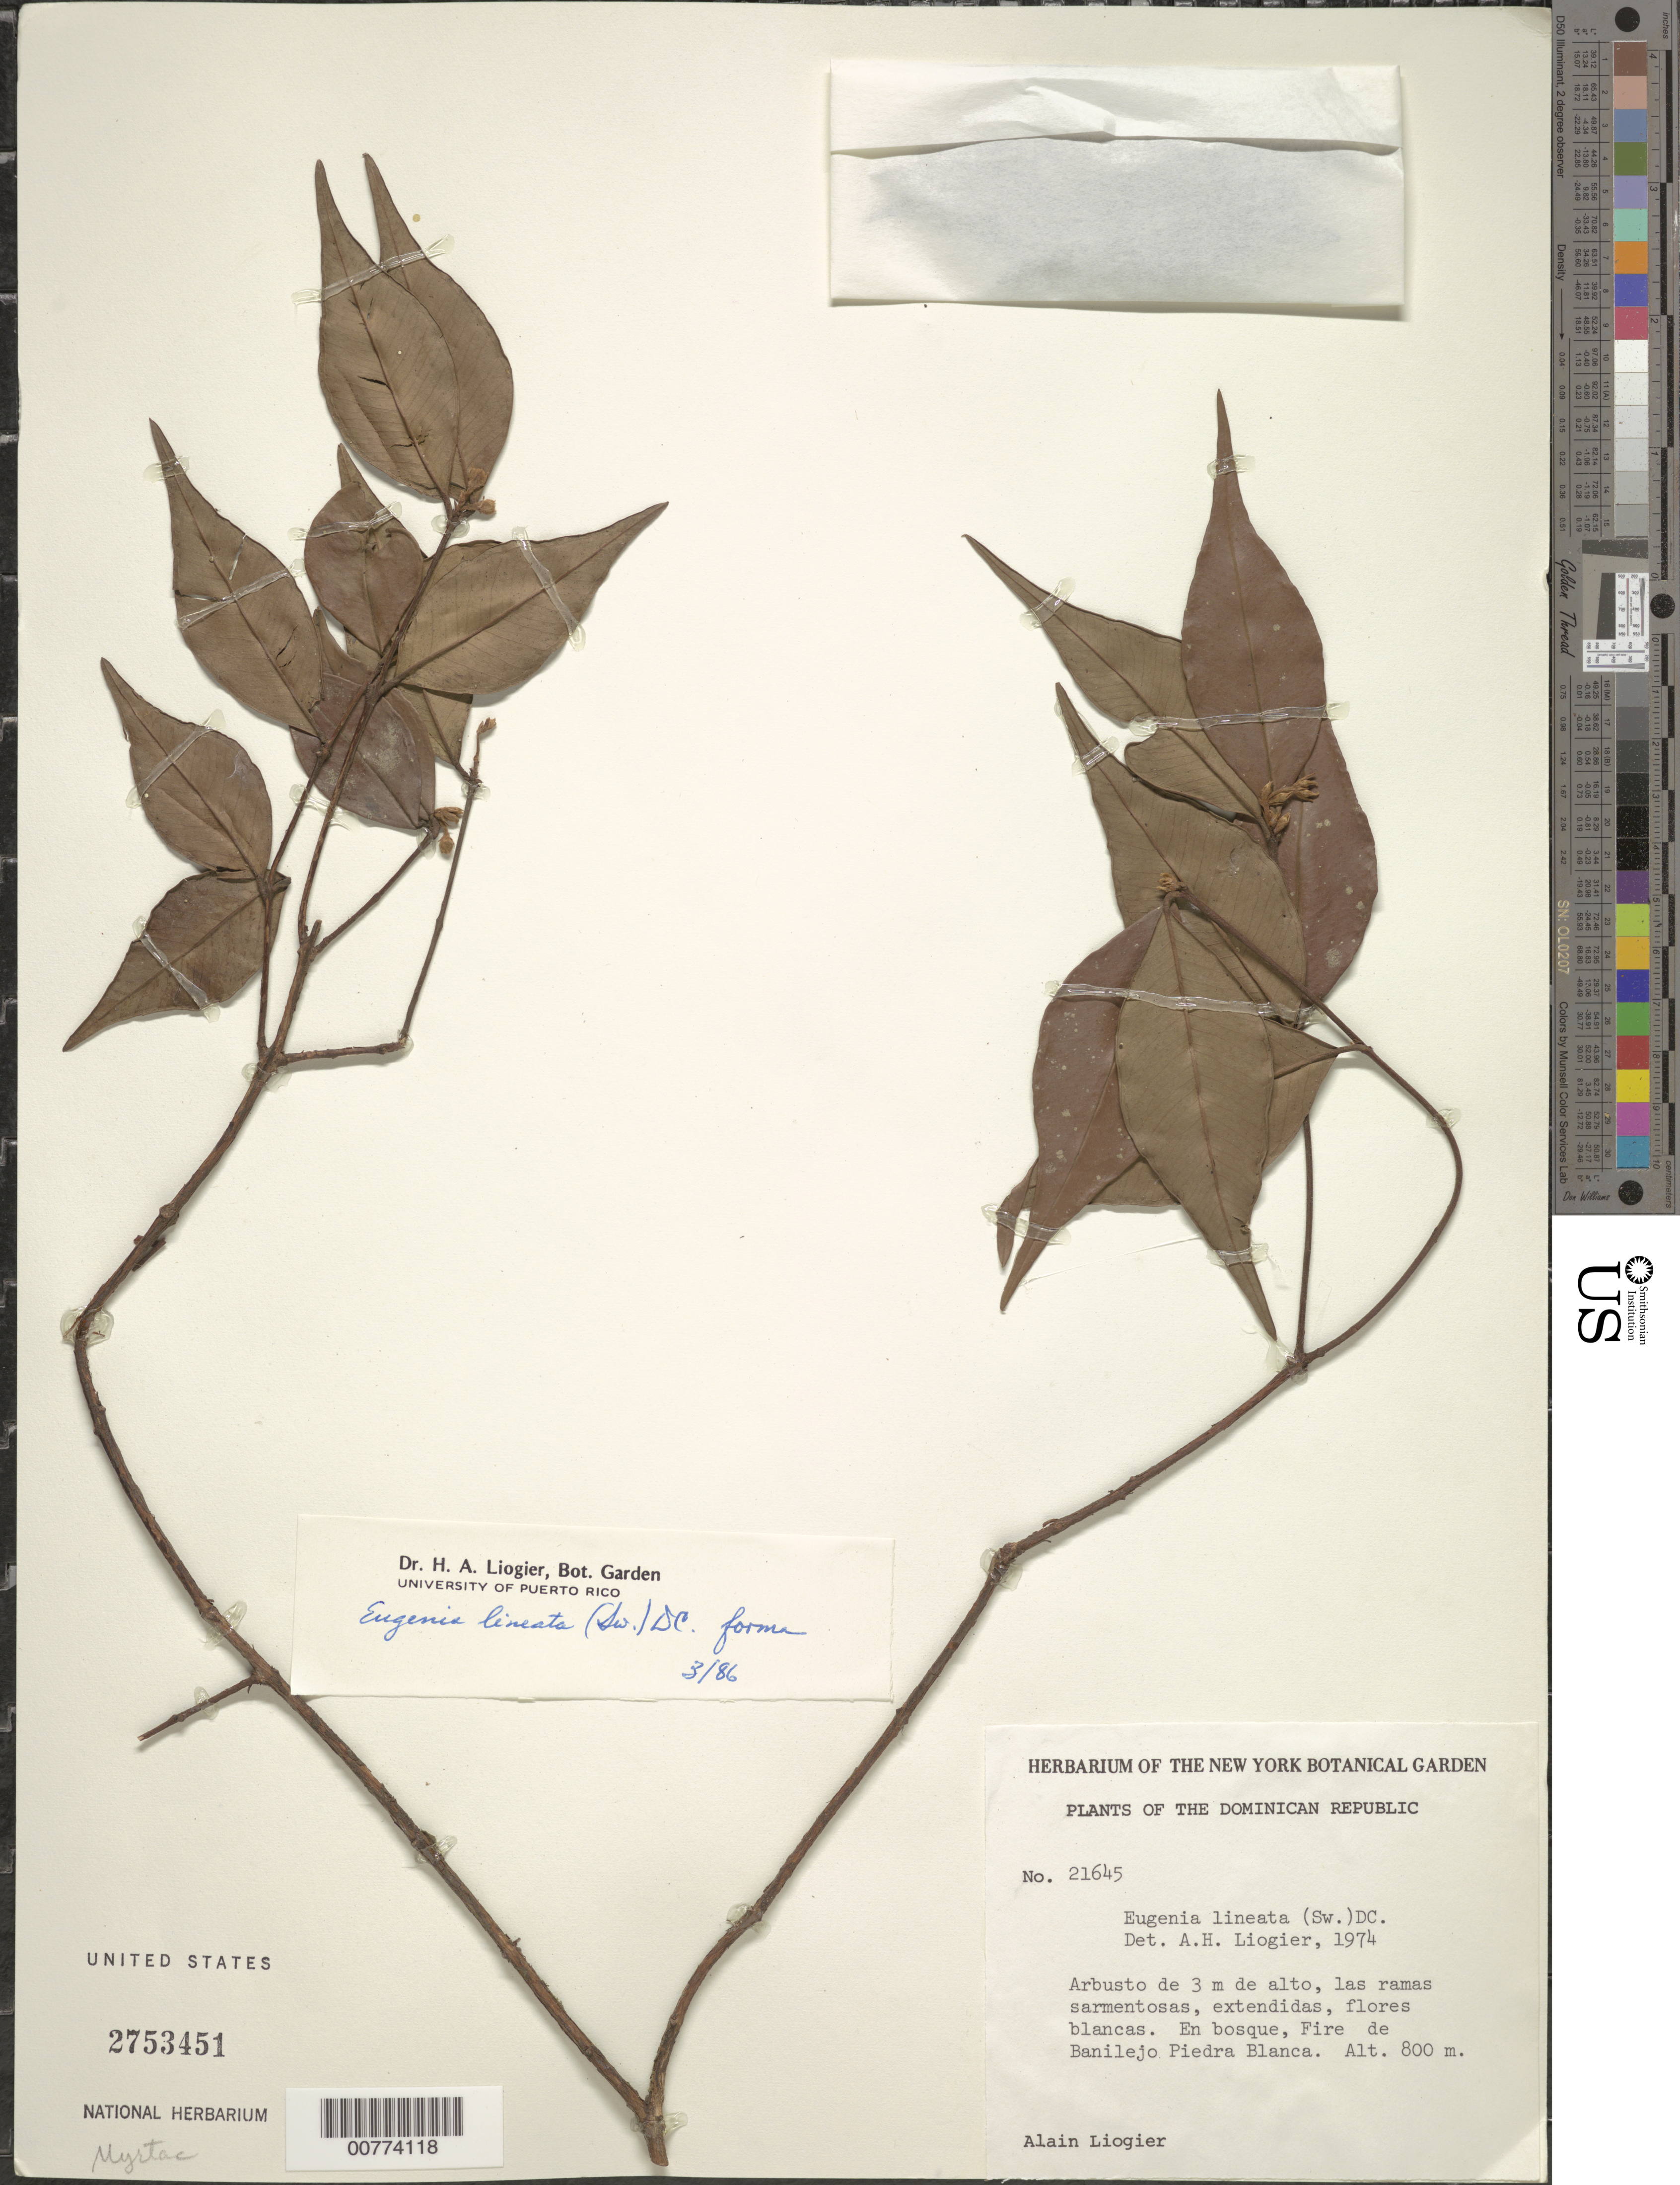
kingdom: Plantae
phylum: Tracheophyta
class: Magnoliopsida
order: Myrtales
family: Myrtaceae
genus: Eugenia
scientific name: Eugenia lineata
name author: (Sw.) DC.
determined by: Liogier, Alain H.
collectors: A. H. Liogier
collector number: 21645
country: Dominican Republic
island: Hispaniola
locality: Piedra Blanca, Fire de Banilejo.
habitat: In forest.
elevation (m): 800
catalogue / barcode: US 2753451